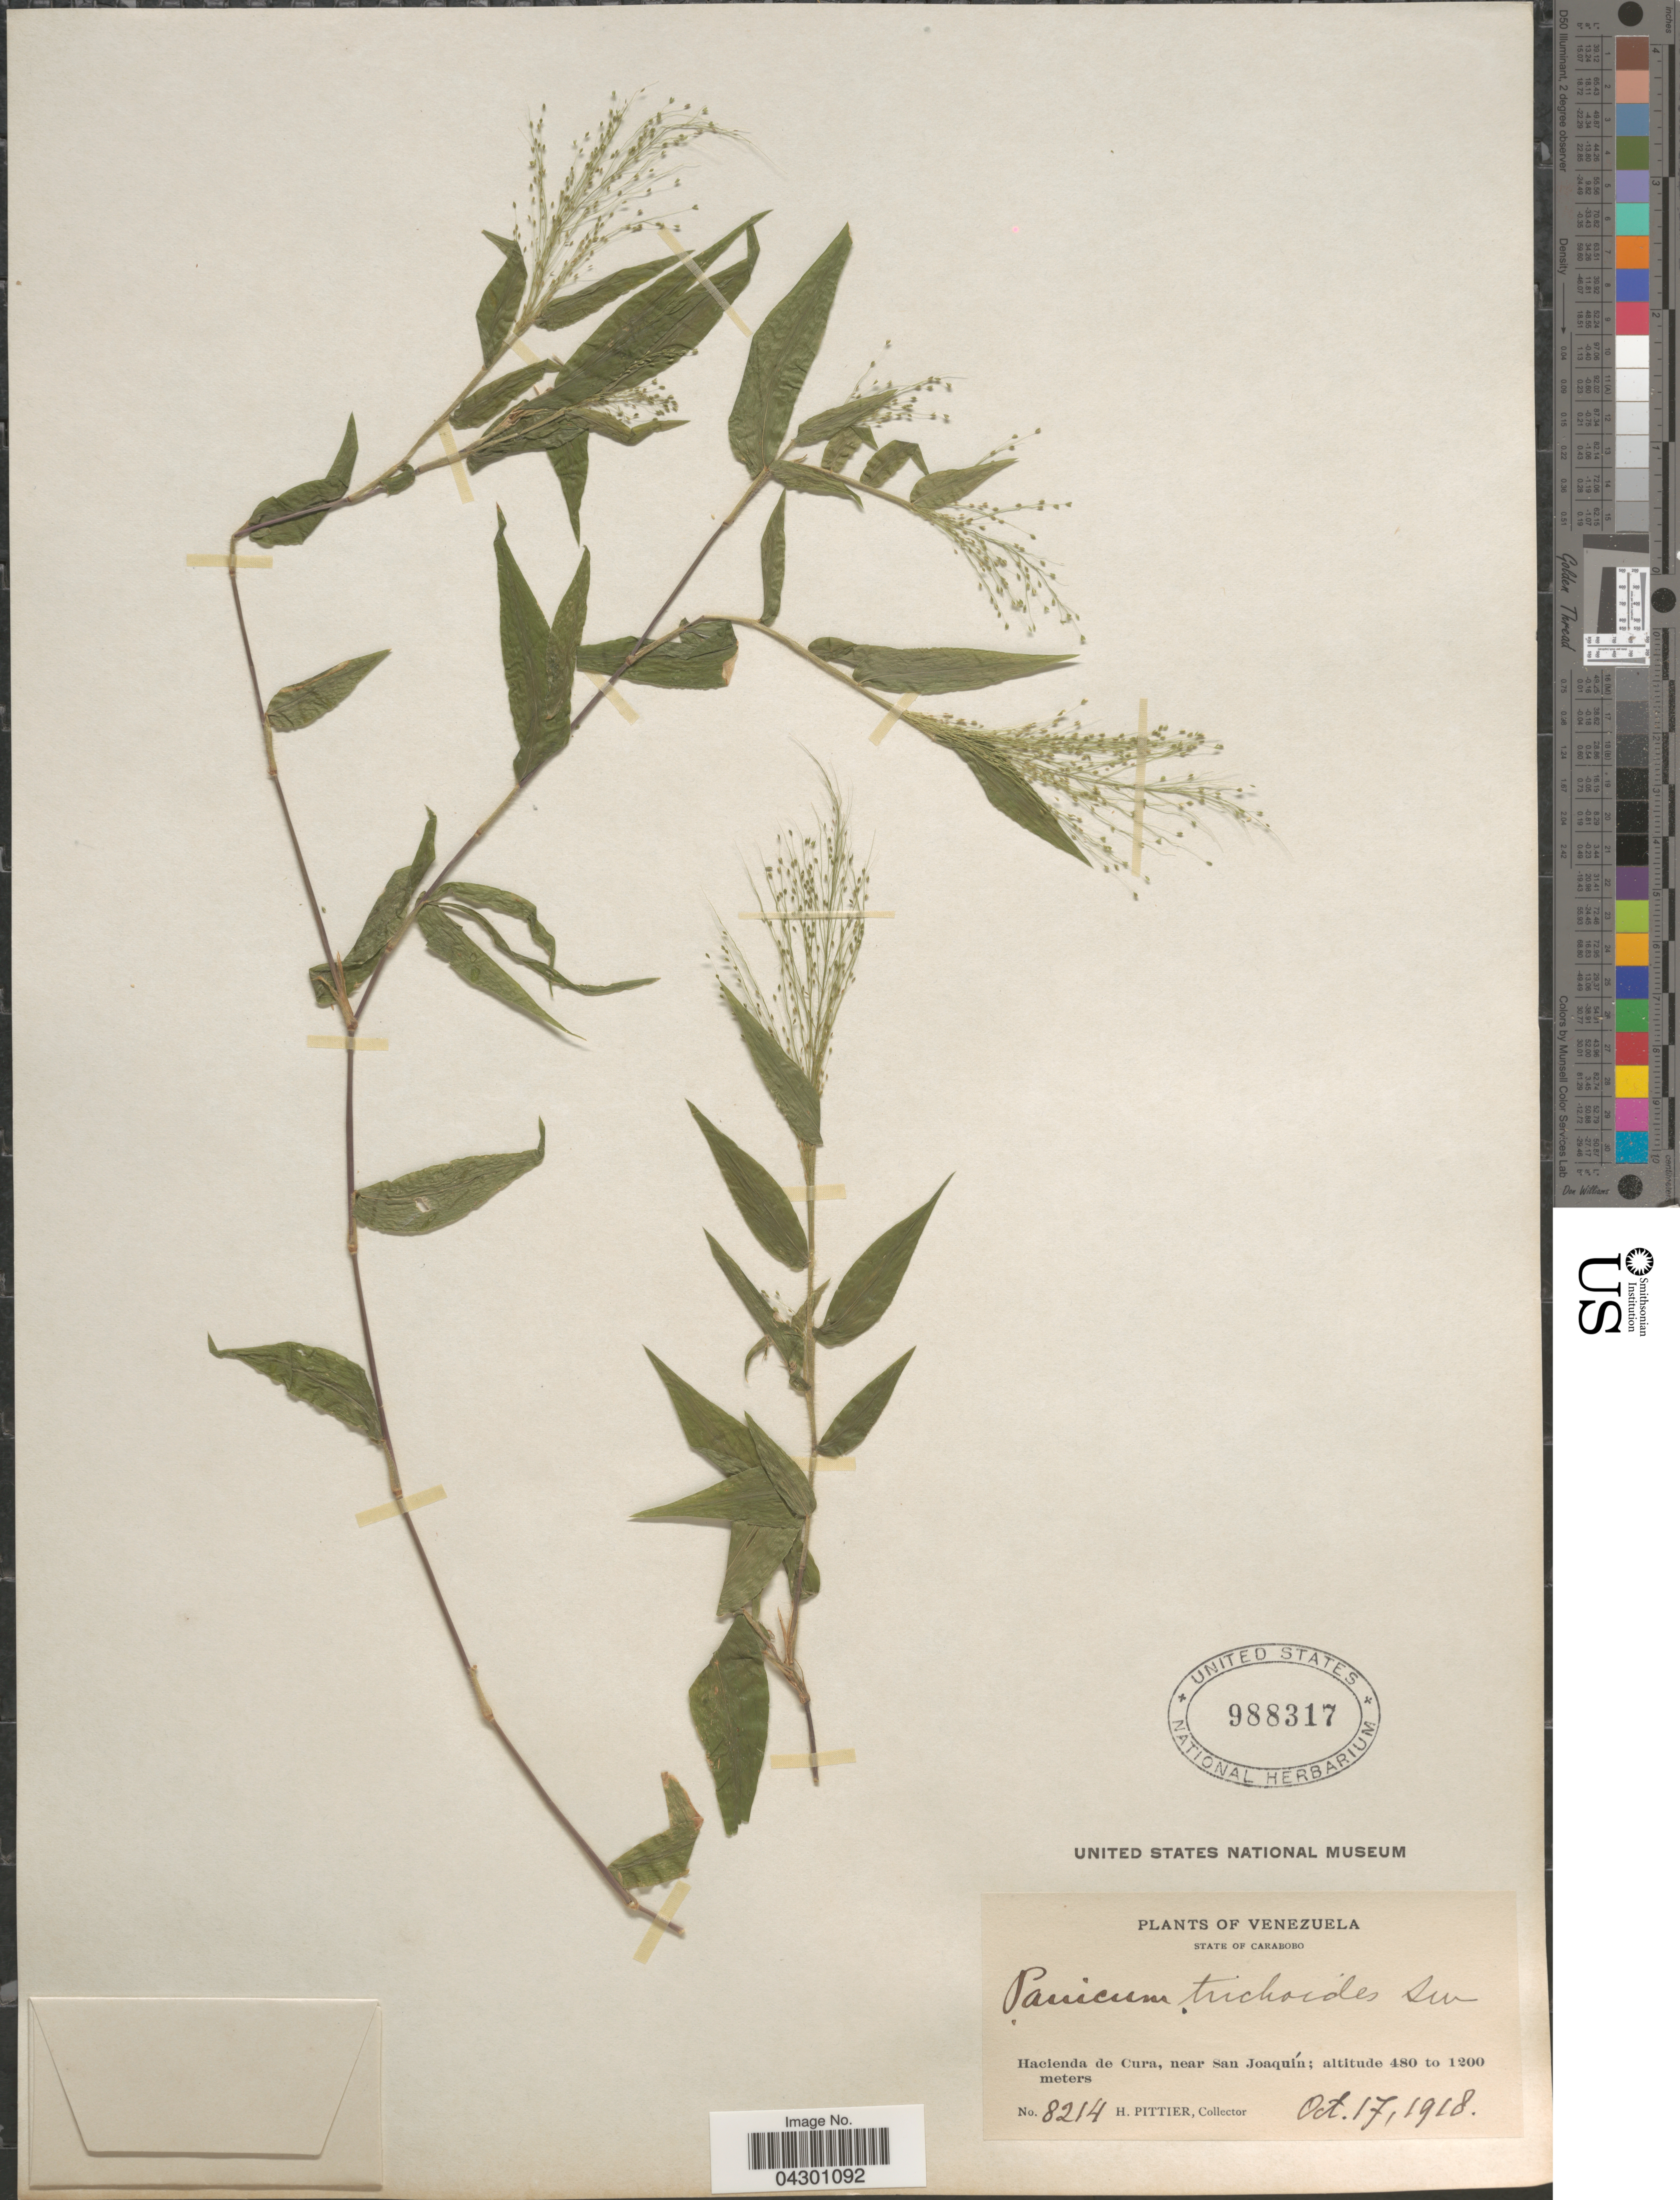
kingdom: Plantae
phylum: Tracheophyta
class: Liliopsida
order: Poales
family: Poaceae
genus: Panicum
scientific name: Panicum trichoides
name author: Sw.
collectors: H. F. Pittier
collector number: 8214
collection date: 1918-10-17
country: Venezuela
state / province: Carabobo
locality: Hacienda de Cura, near San Joaquín.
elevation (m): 480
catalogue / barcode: US 988317